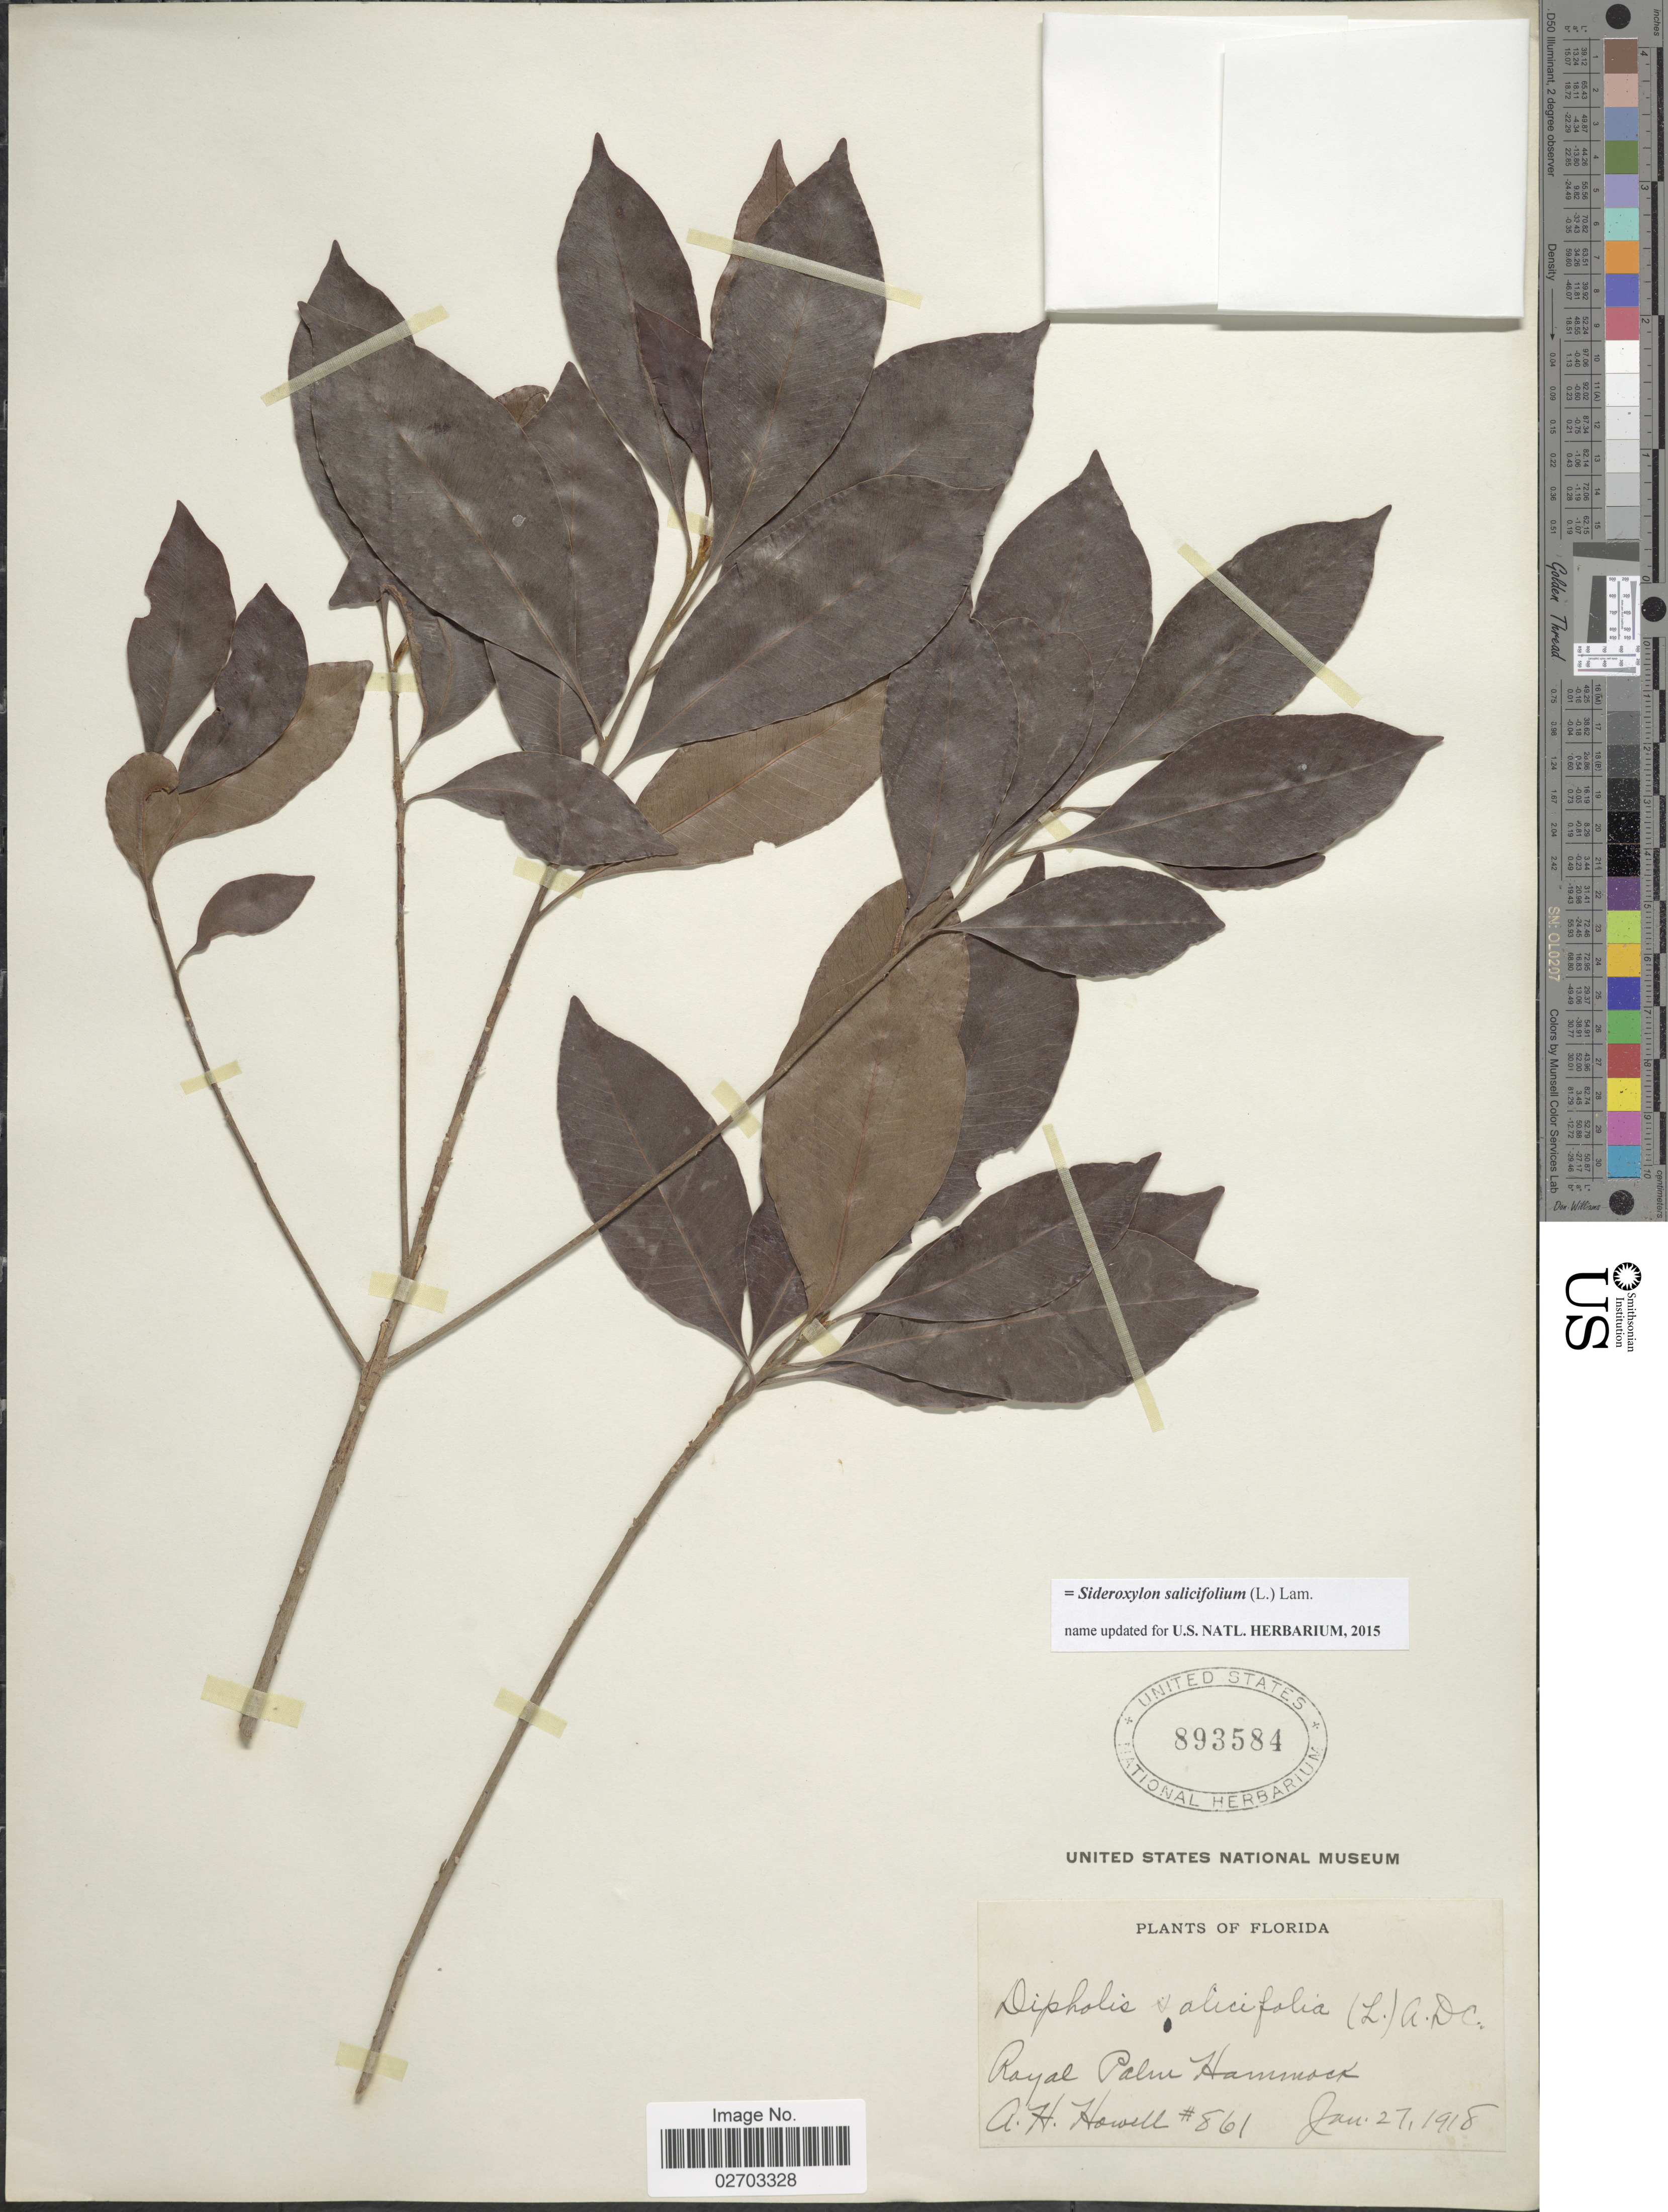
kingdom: Plantae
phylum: Tracheophyta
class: Magnoliopsida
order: Ericales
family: Sapotaceae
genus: Sideroxylon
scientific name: Sideroxylon salicifolium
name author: (L.) Lam.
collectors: A. Howell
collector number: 861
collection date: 1918-01-27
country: United States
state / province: Florida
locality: Royal Palm Hammock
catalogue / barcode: US 893584